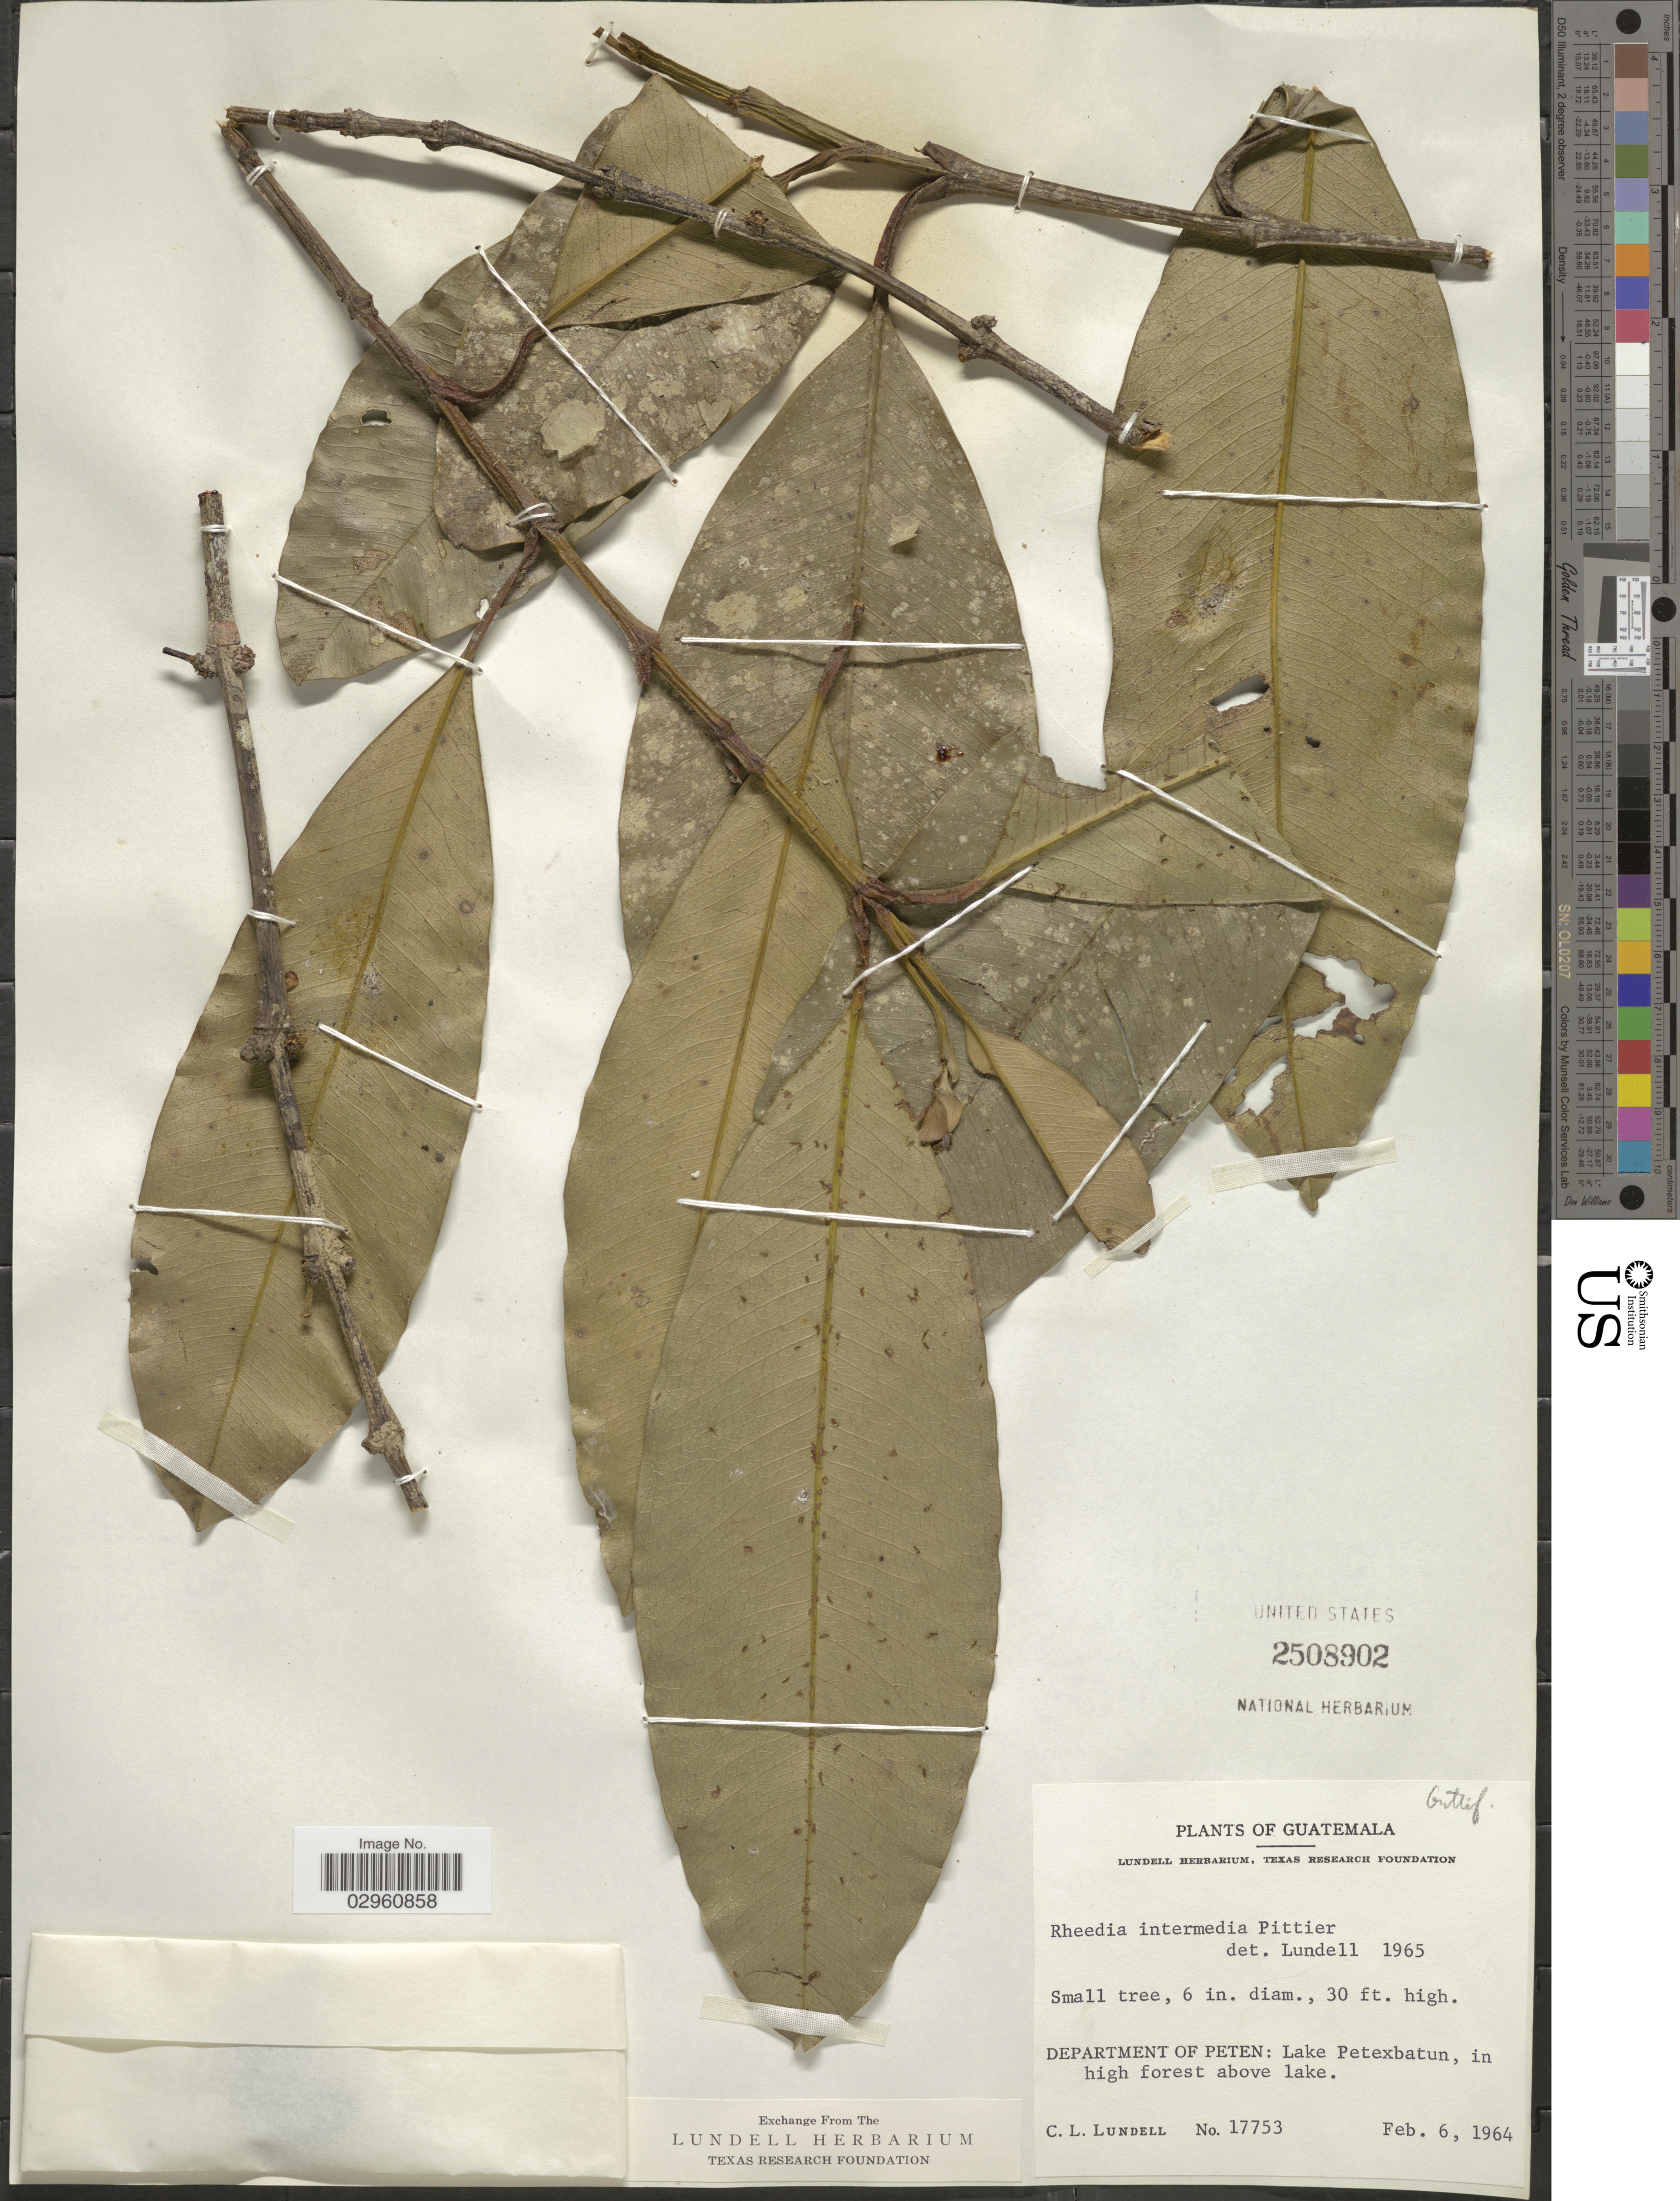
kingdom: Plantae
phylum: Tracheophyta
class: Magnoliopsida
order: Malpighiales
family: Clusiaceae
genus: Garcinia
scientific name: Garcinia intermedia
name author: (Pittier) Hammel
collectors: C. L. Lundell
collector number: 17753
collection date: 1964-02-06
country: Guatemala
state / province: El Petén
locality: Department of Peten: Lake Petexbatun, in high forest above lake.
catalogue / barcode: US 2508902